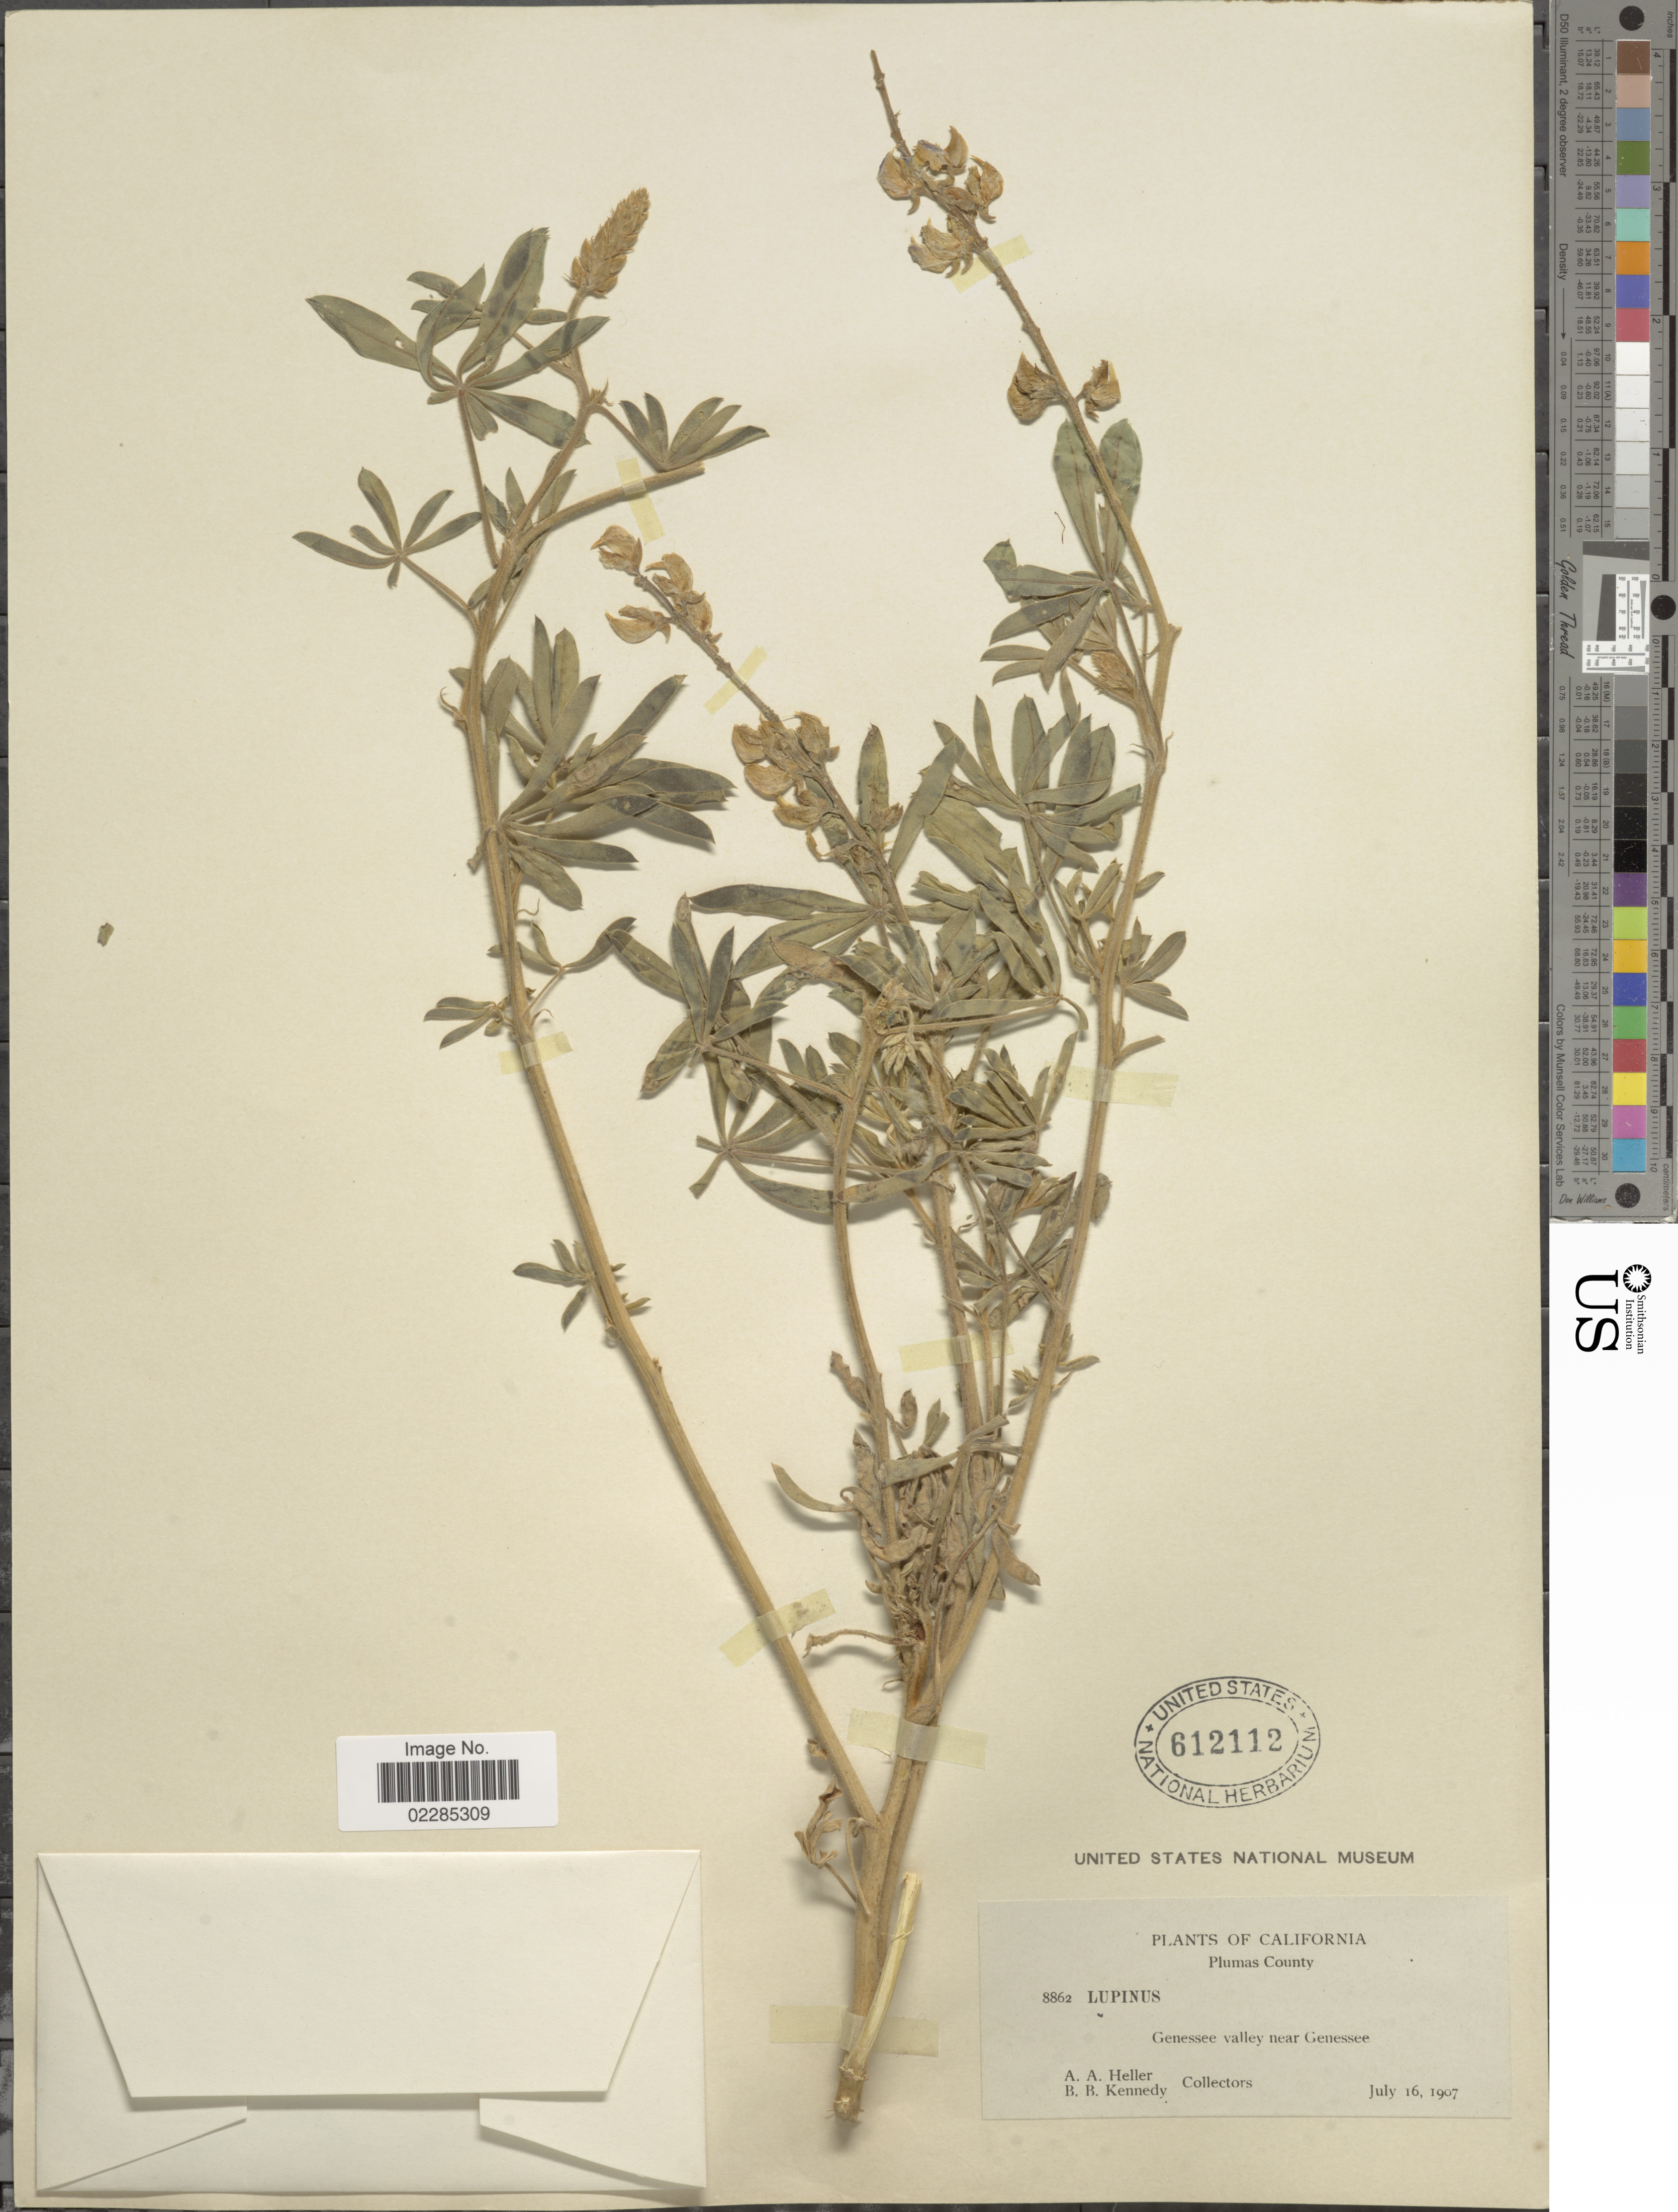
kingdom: Plantae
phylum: Tracheophyta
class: Magnoliopsida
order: Fabales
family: Fabaceae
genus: Lupinus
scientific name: Lupinus formosus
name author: Greene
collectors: A. A. Heller & B. Kennedy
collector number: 8862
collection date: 1907-07-16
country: United States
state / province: California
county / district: Plumas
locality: Plumas County, Genessee Valley near Genessee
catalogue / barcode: US 612112